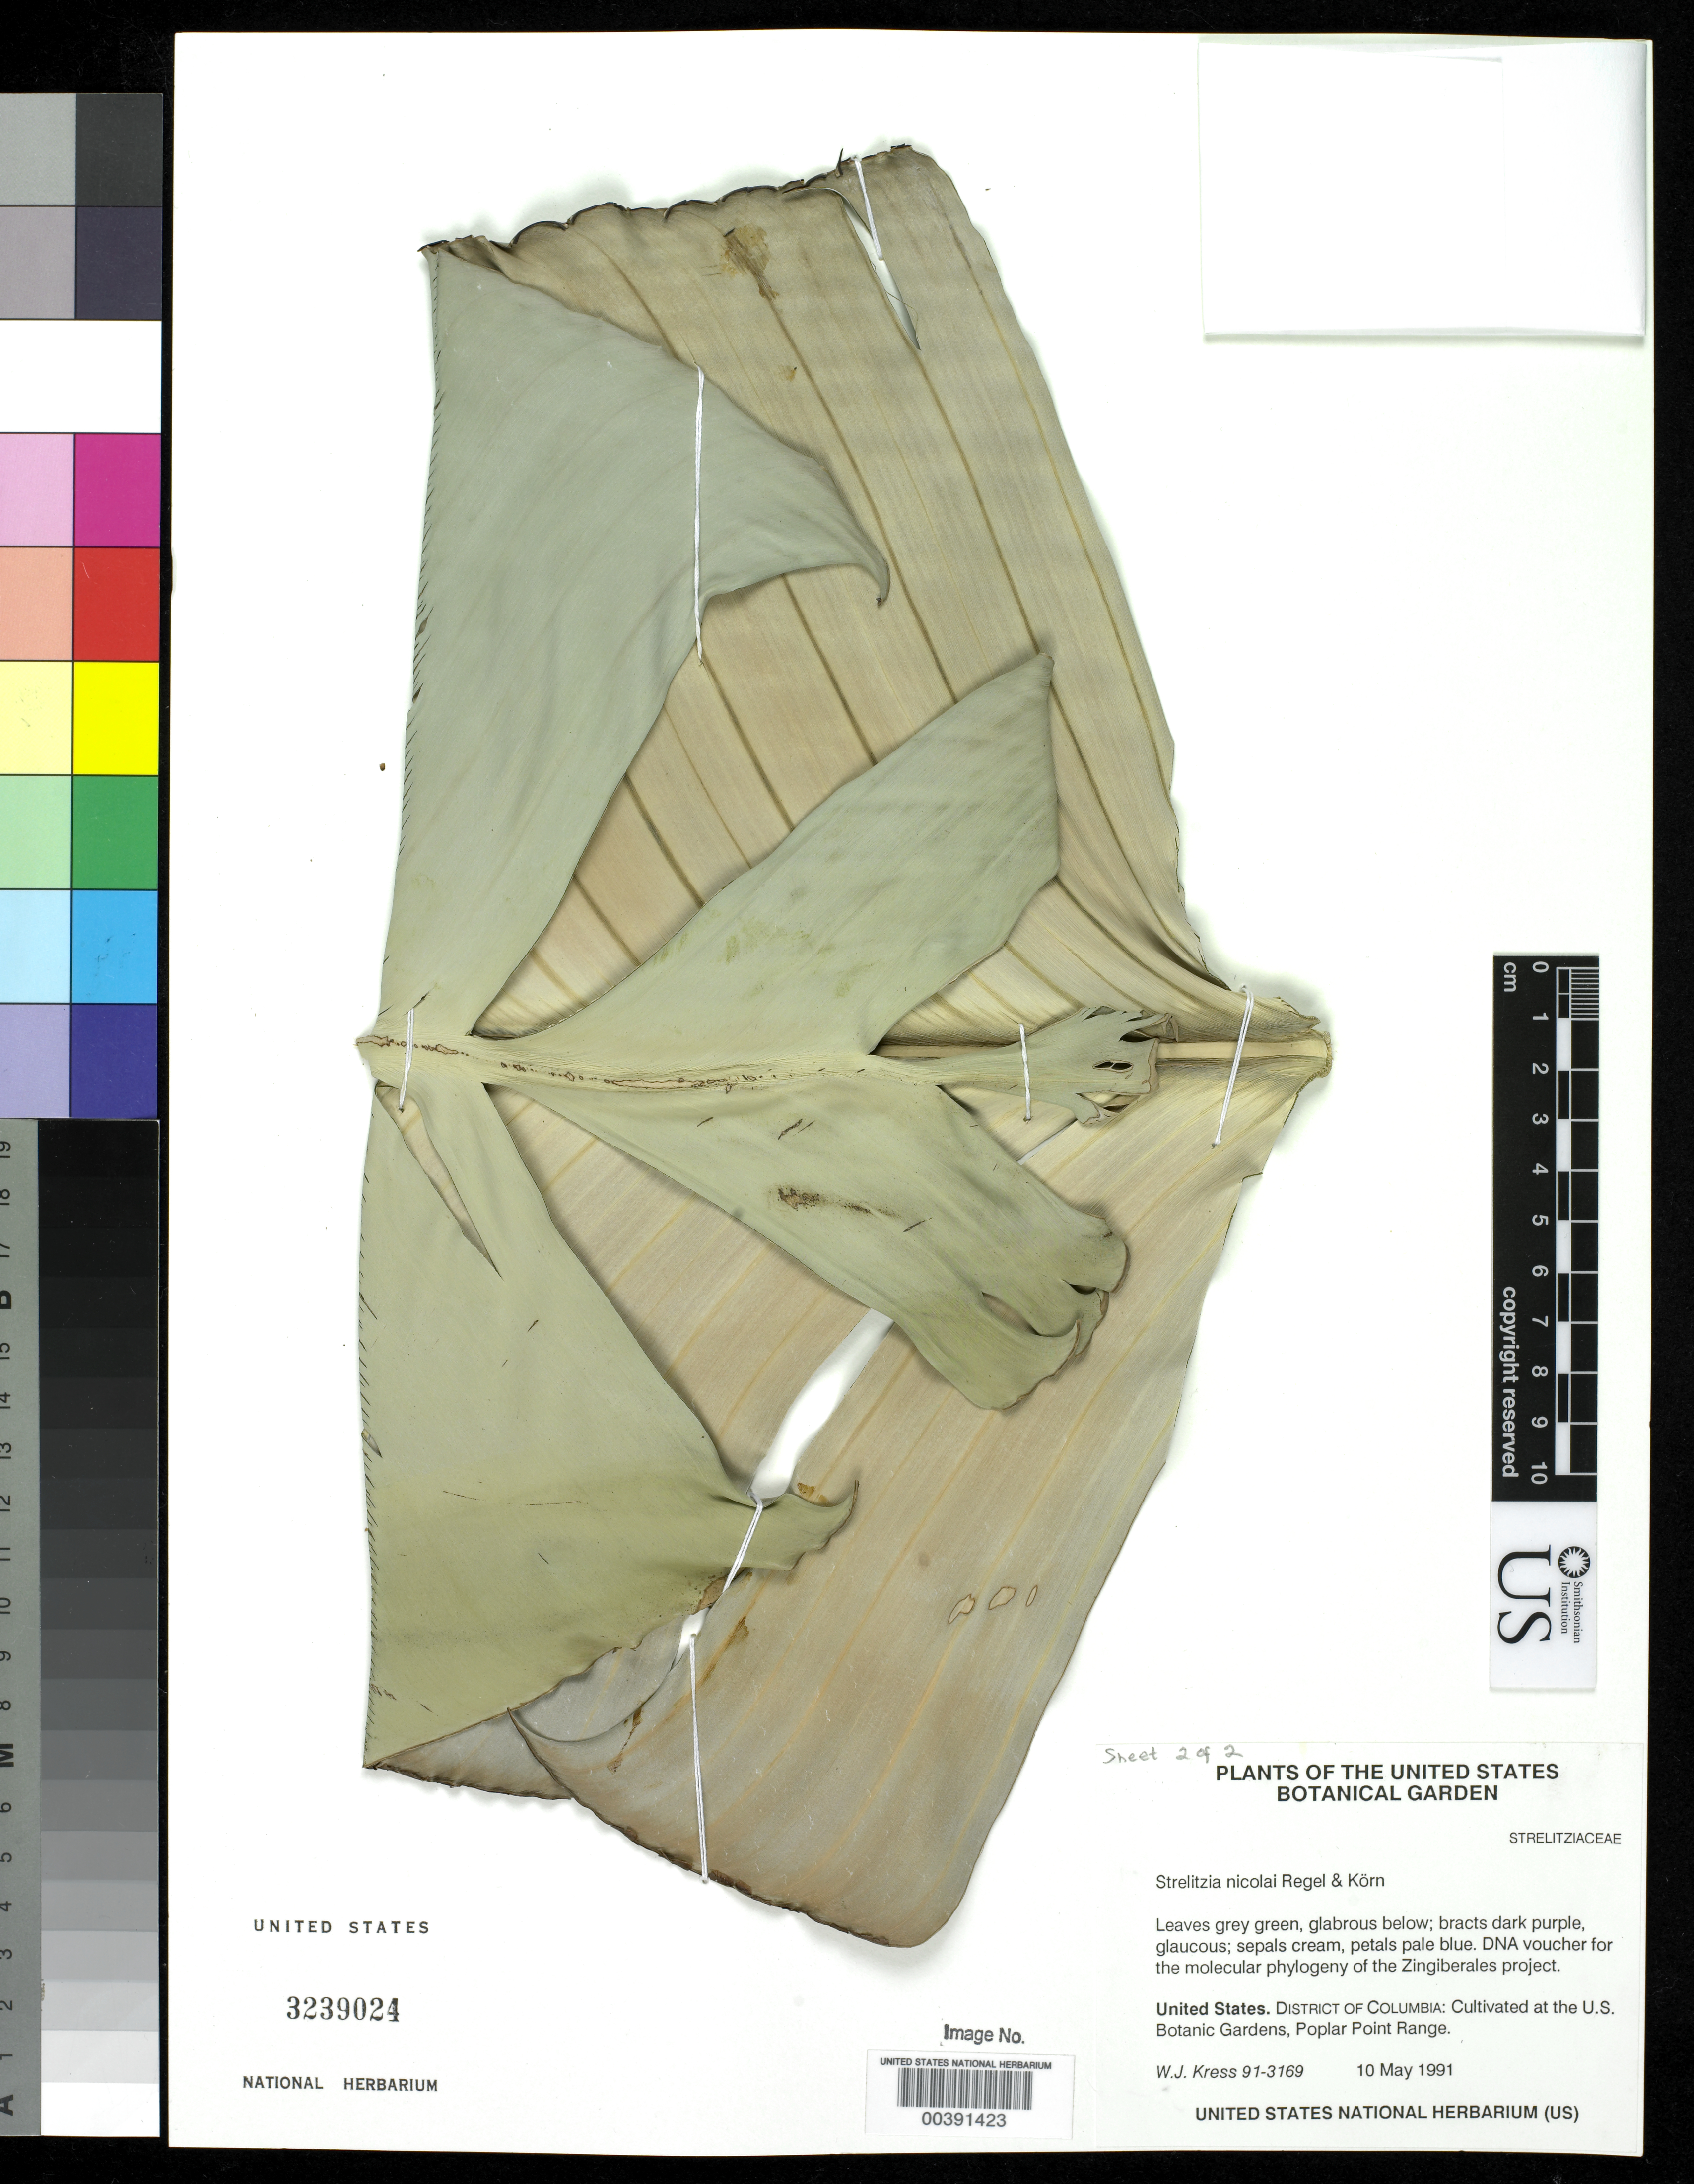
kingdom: Plantae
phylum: Tracheophyta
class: Liliopsida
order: Zingiberales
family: Strelitziaceae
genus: Strelitzia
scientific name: Strelitzia nicolai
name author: Regel & Körn.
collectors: J. N. Rose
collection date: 1969-09-27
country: United States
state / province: Florida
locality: Coconut Grove, former home of David Fairchild, the Kampong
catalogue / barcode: US 3239024